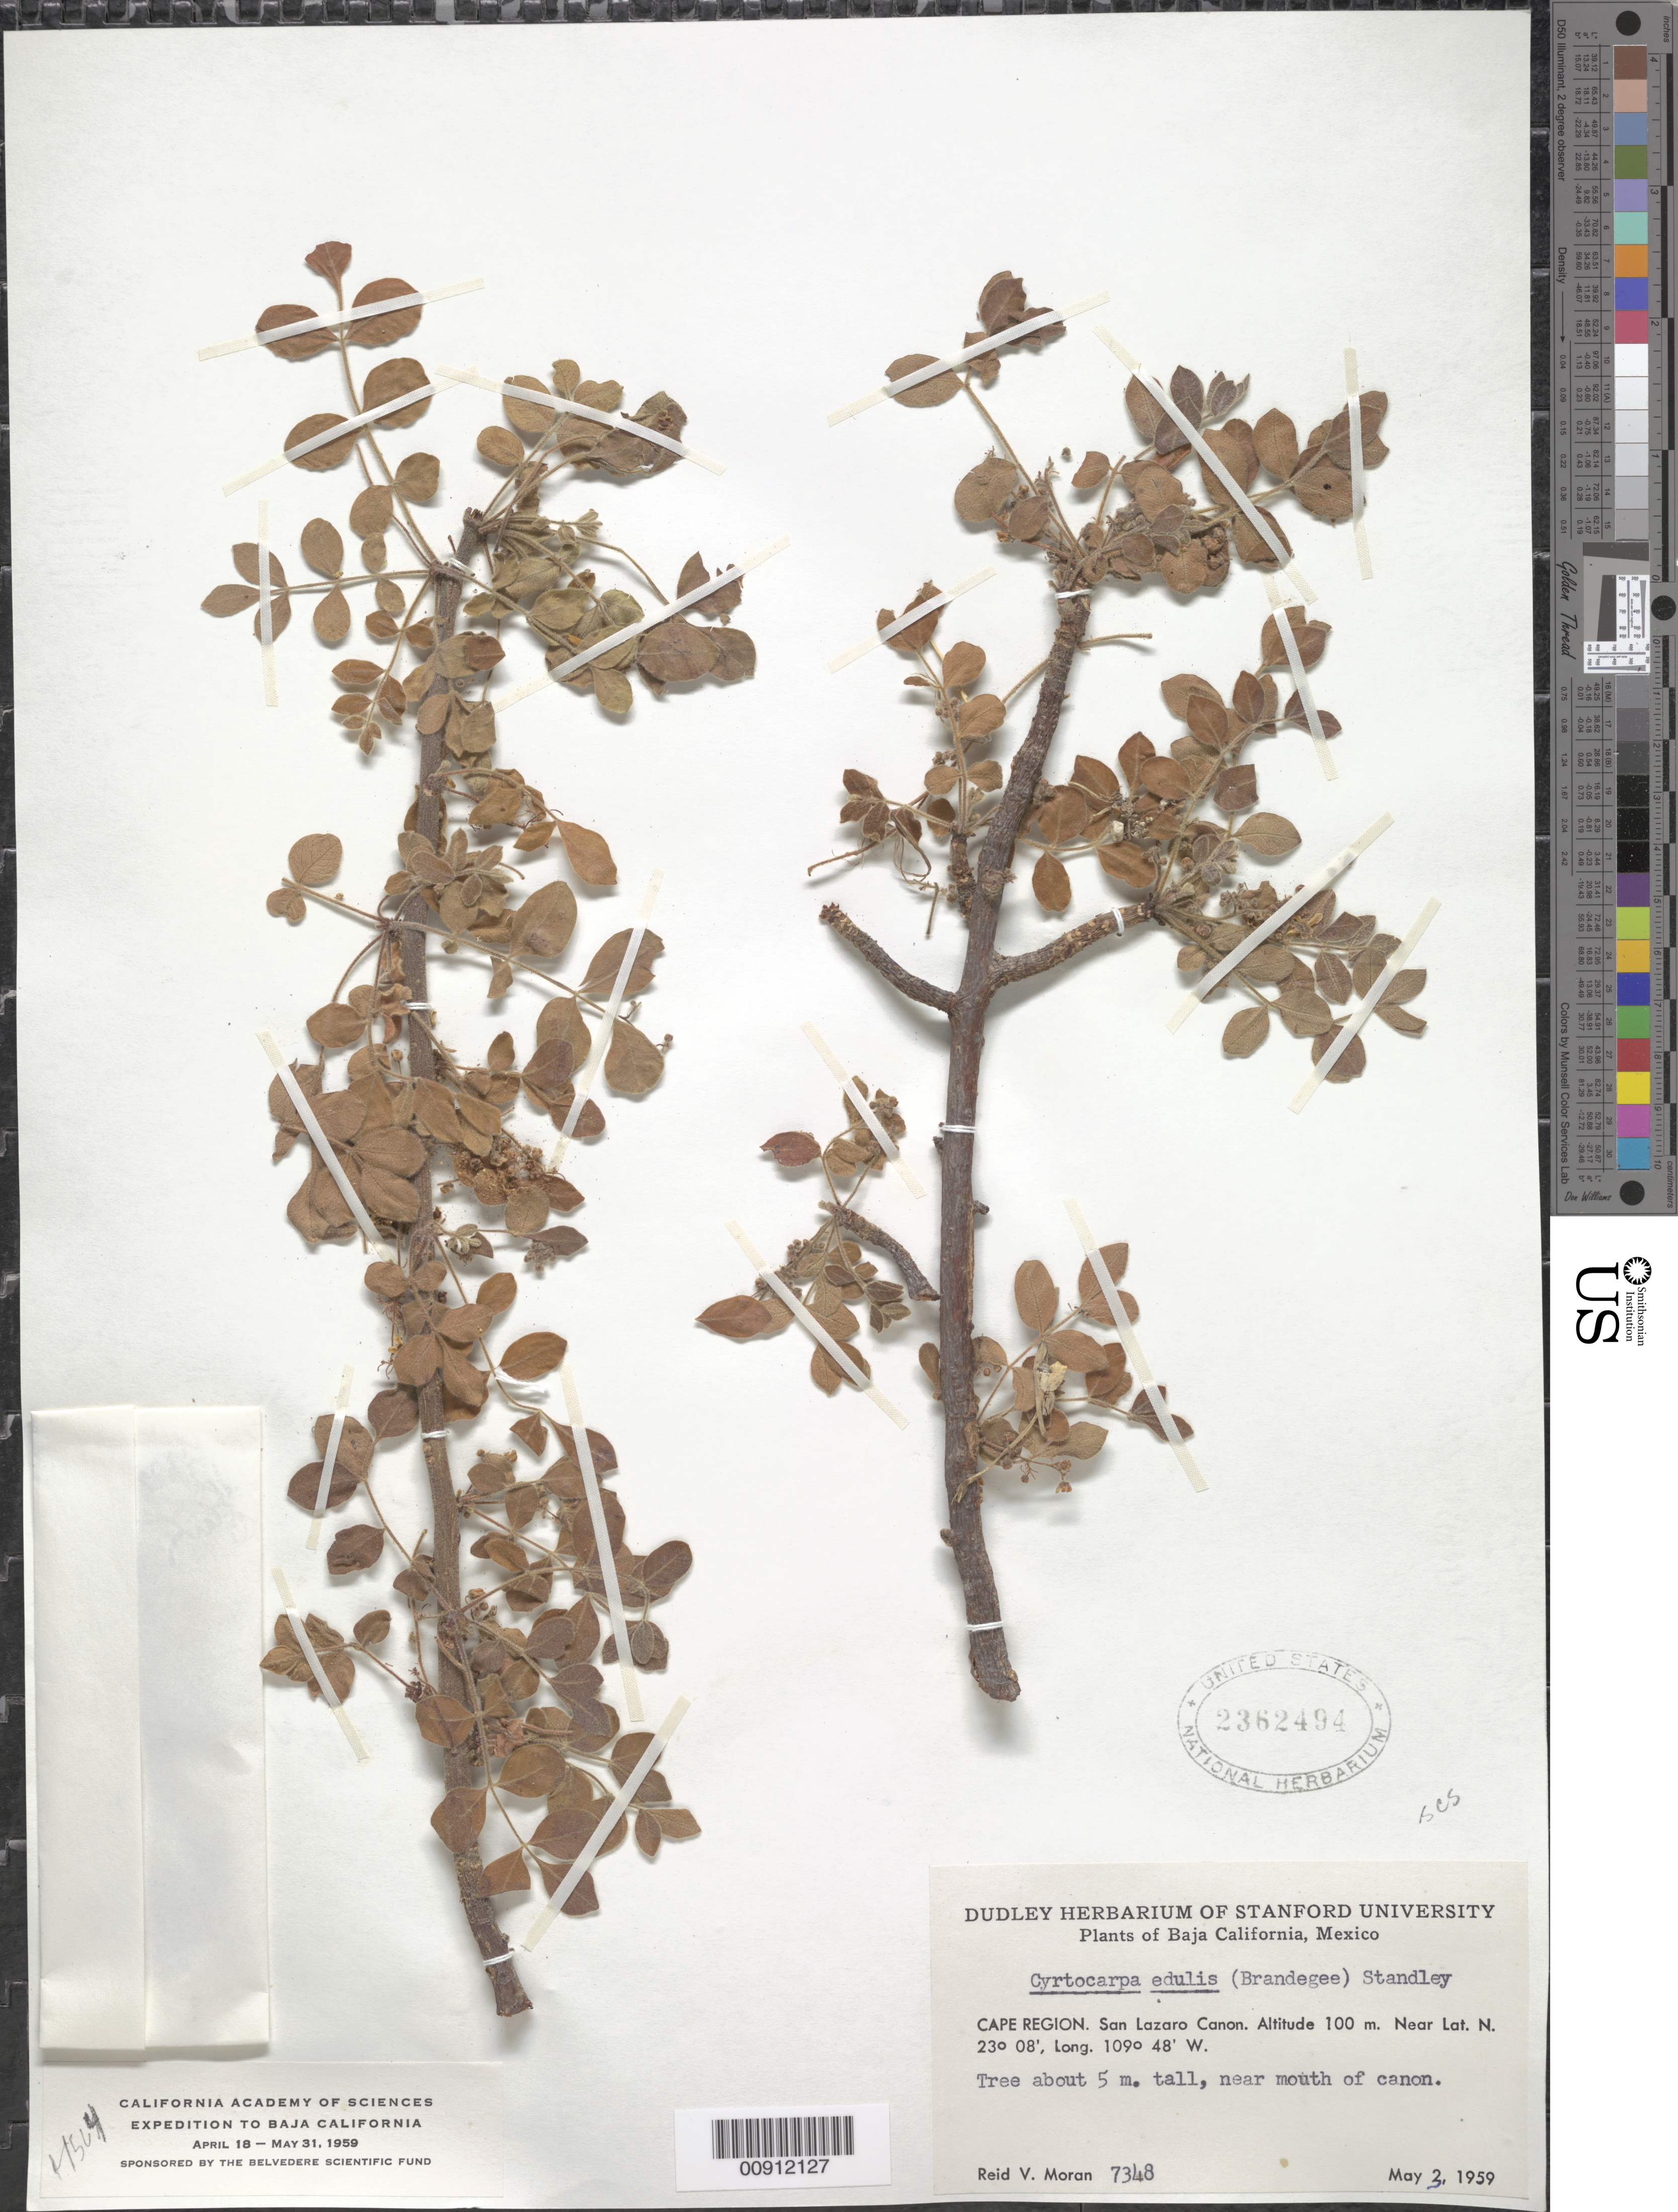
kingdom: Plantae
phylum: Tracheophyta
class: Magnoliopsida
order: Sapindales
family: Anacardiaceae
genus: Cyrtocarpa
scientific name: Cyrtocarpa edulis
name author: (Brandegee) Standl.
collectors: R. V. Moran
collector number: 7348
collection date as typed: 03 May 1959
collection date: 1959-05-03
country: Mexico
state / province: Baja California Sur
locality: Cape Region. San Lazaro Cañon.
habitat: Near mouth of cañon.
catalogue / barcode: US 2362494